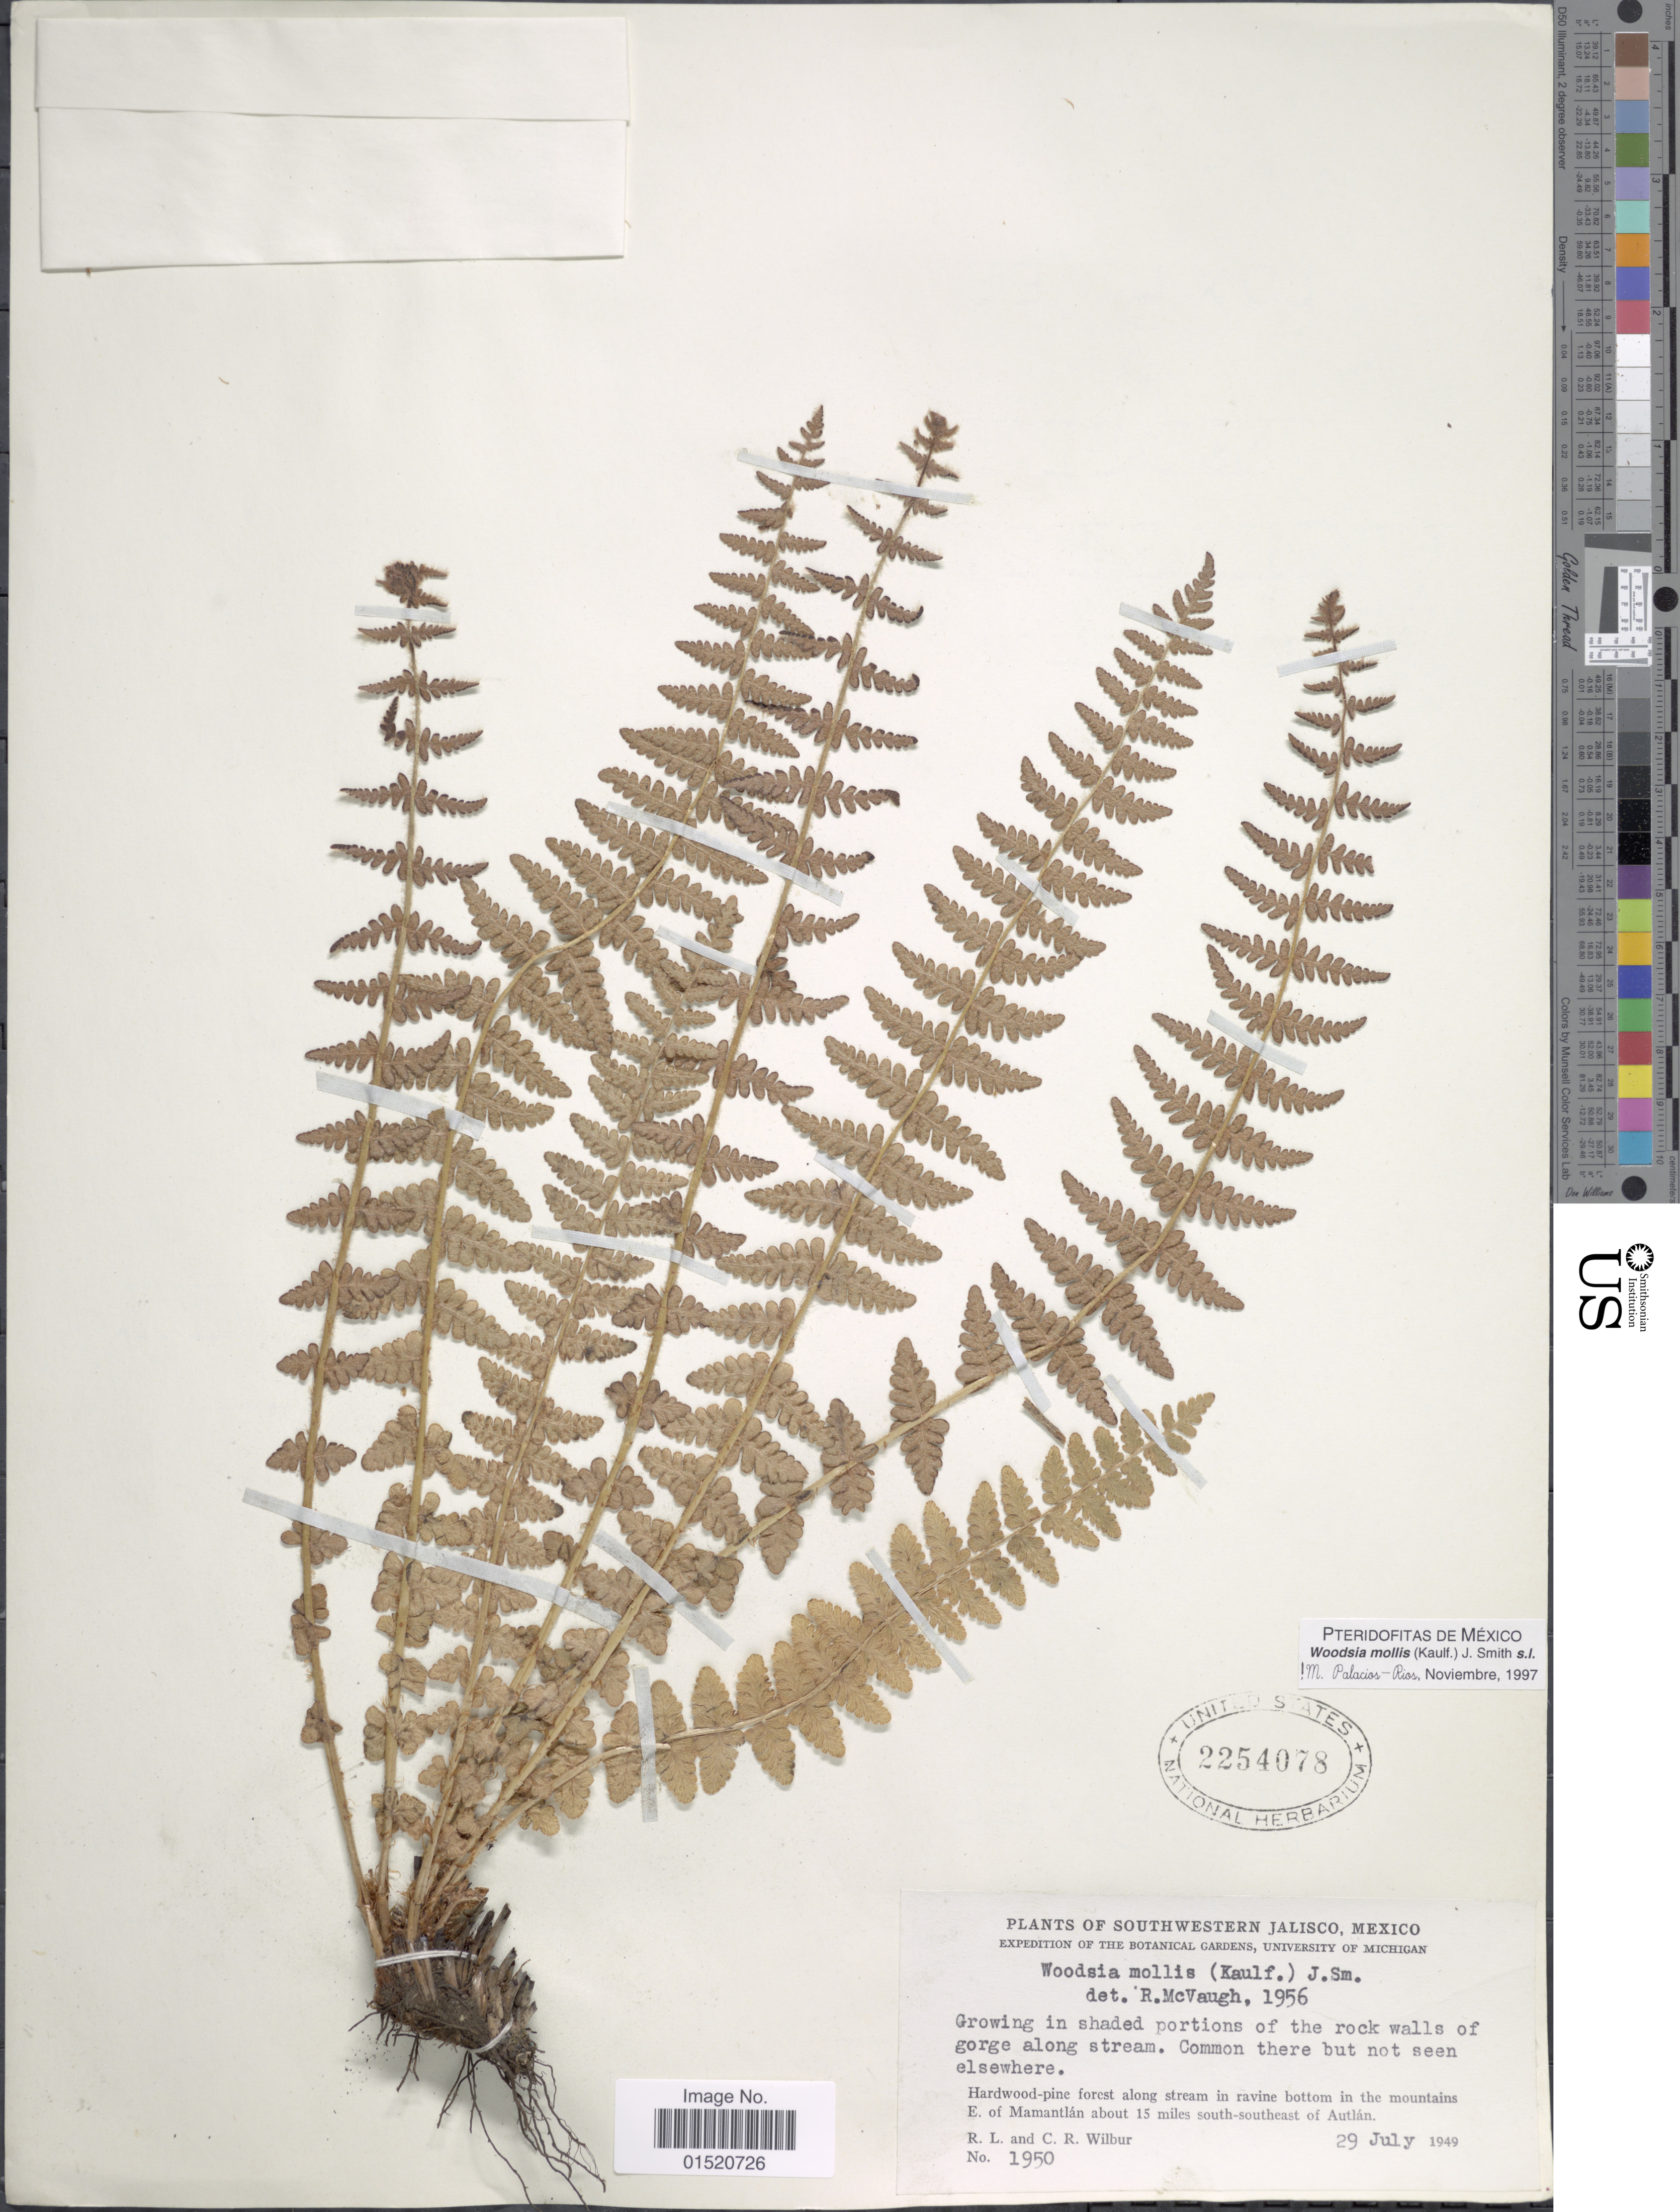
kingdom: Plantae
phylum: Tracheophyta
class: Polypodiopsida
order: Polypodiales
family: Woodsiaceae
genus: Woodsia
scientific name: Woodsia mollis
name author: (Kaulf.) J. Sm.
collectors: R. L. Wilbur & C. Wilbur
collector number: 1950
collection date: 1949-07-29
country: Mexico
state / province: Jalisco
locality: Southwestern Jalisco, Growing in shaded portions of the rock walls of gorge along stream. Hardwood-pine forest along stream in ravine bottom in the mountains E. of Mamantlán about 15 miles south-southeast of Autlán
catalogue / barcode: US 2254078